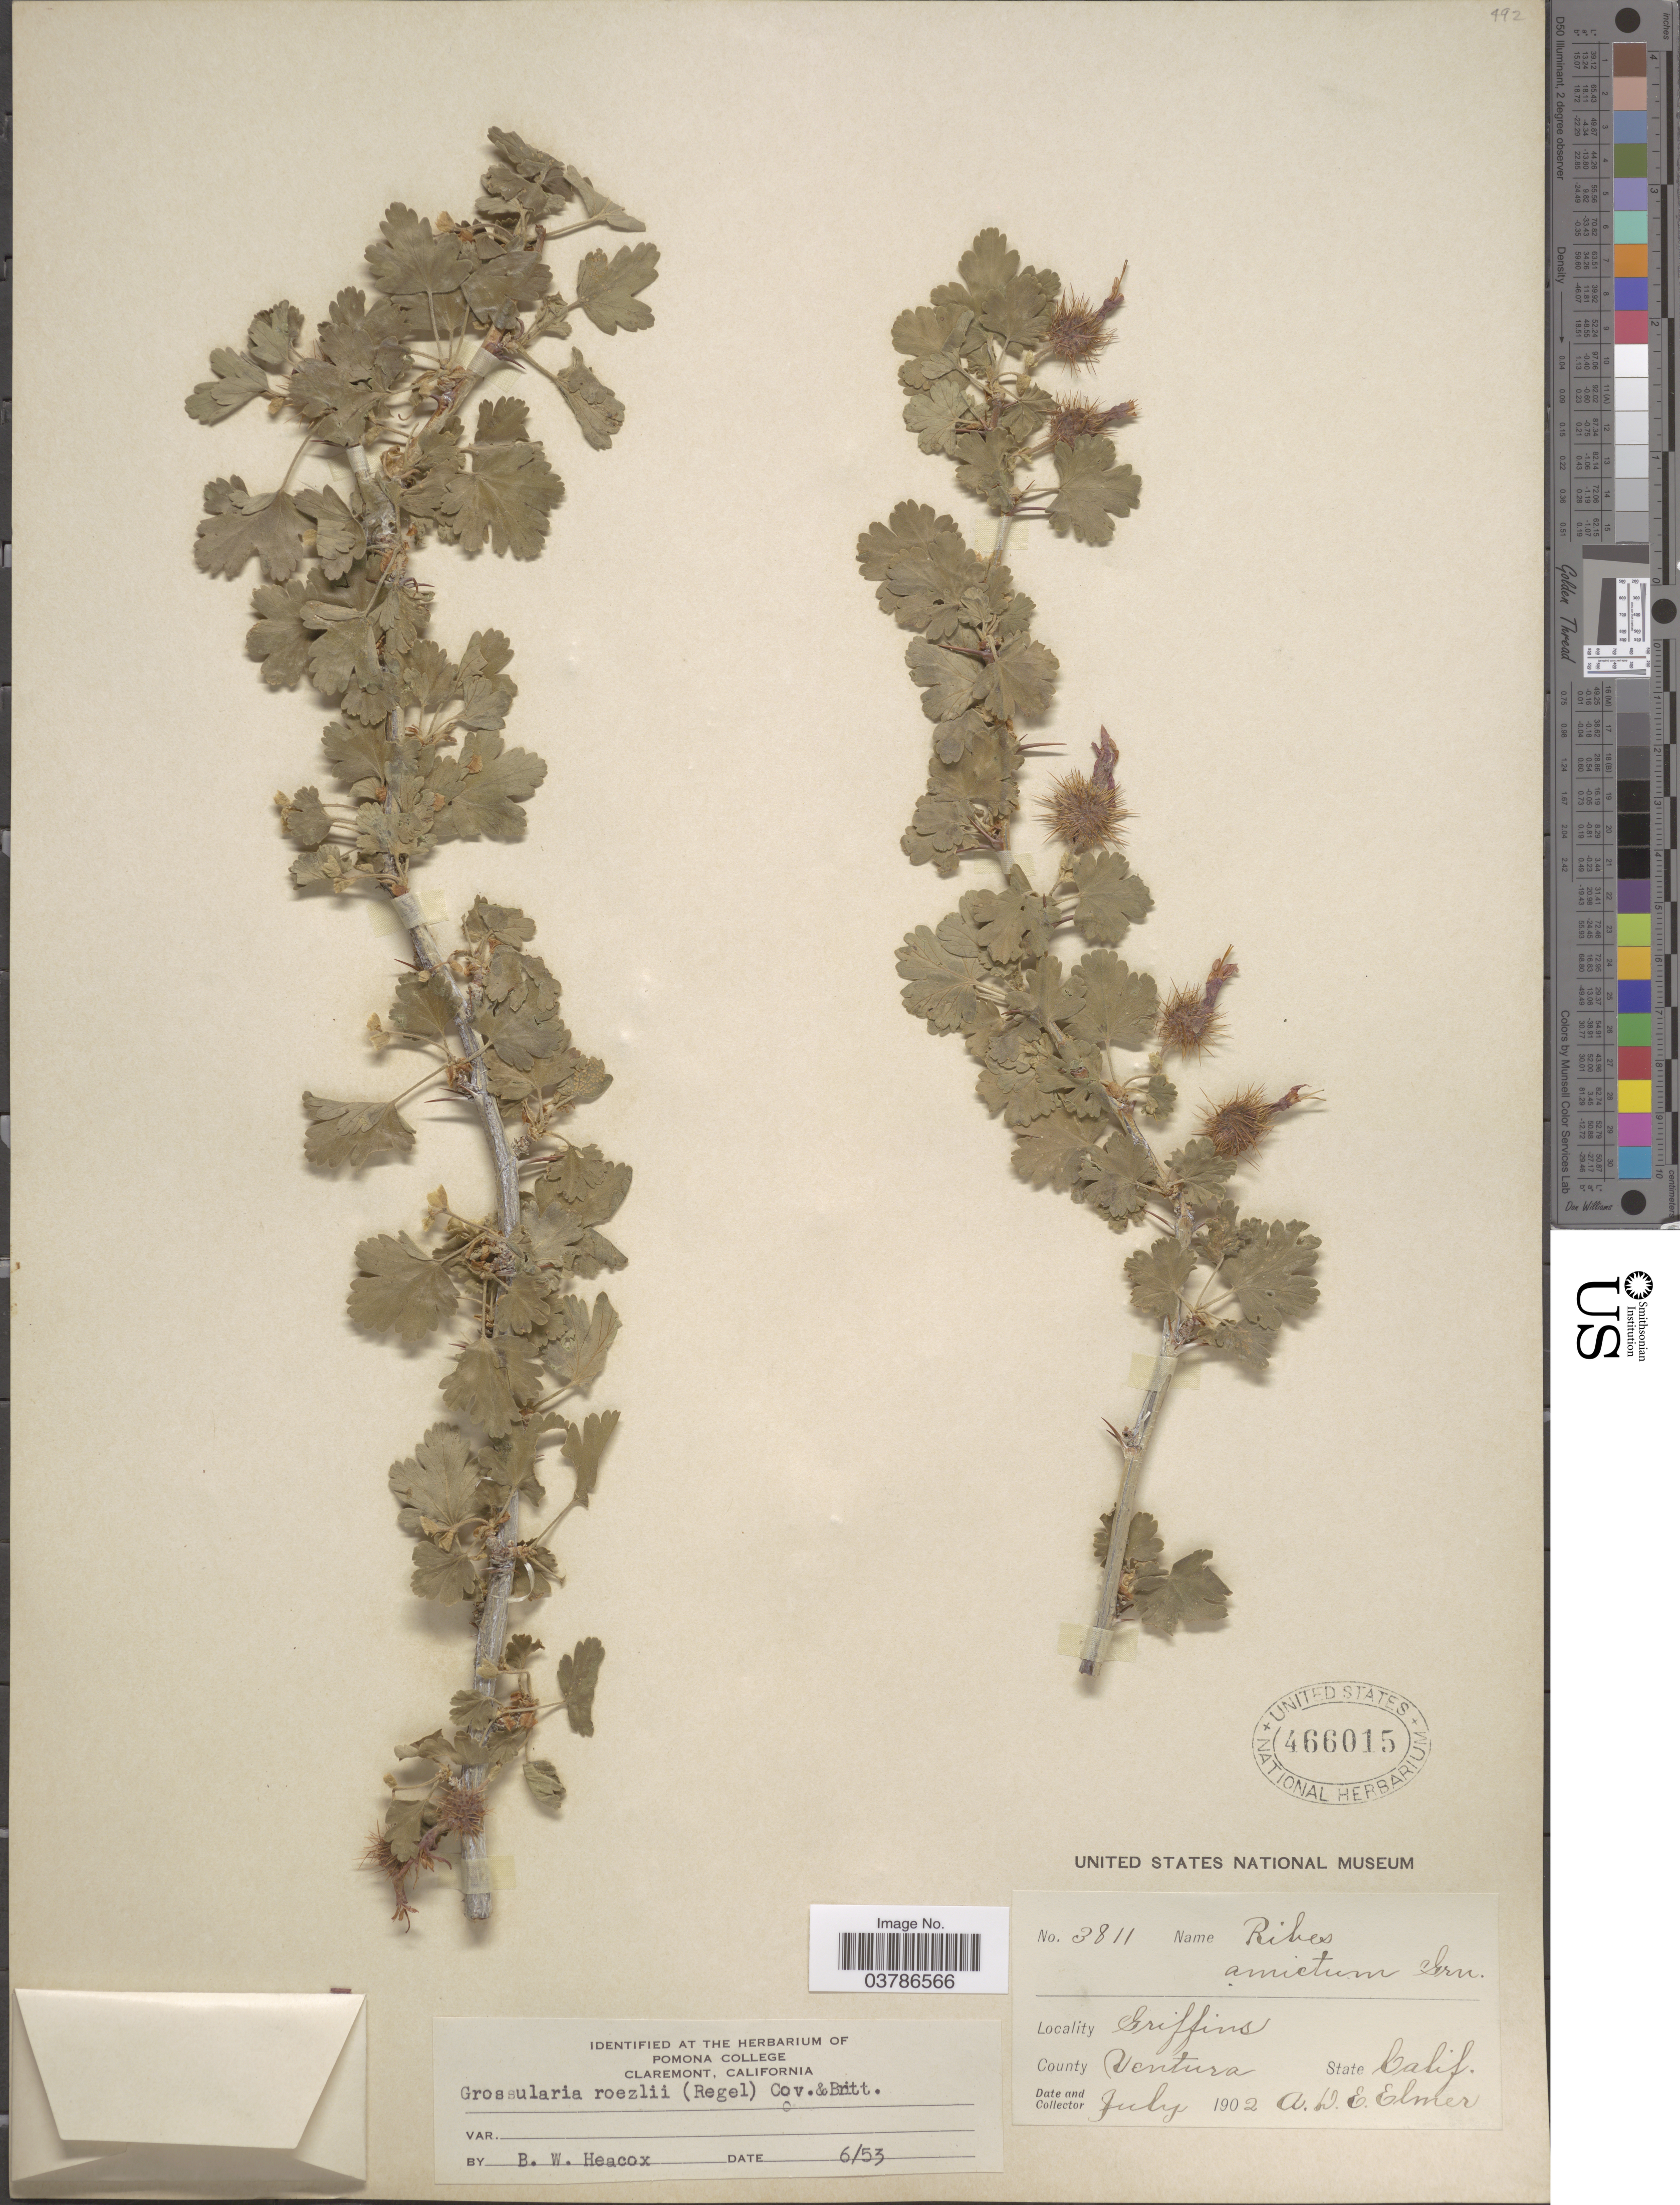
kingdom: Plantae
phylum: Tracheophyta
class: Magnoliopsida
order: Saxifragales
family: Grossulariaceae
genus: Ribes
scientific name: Ribes roezlii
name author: Regel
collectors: A. D. E. Elmer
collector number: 3811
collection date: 1902-07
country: United States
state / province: California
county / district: Ventura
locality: Griffins. County Ventura.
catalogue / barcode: US 466015